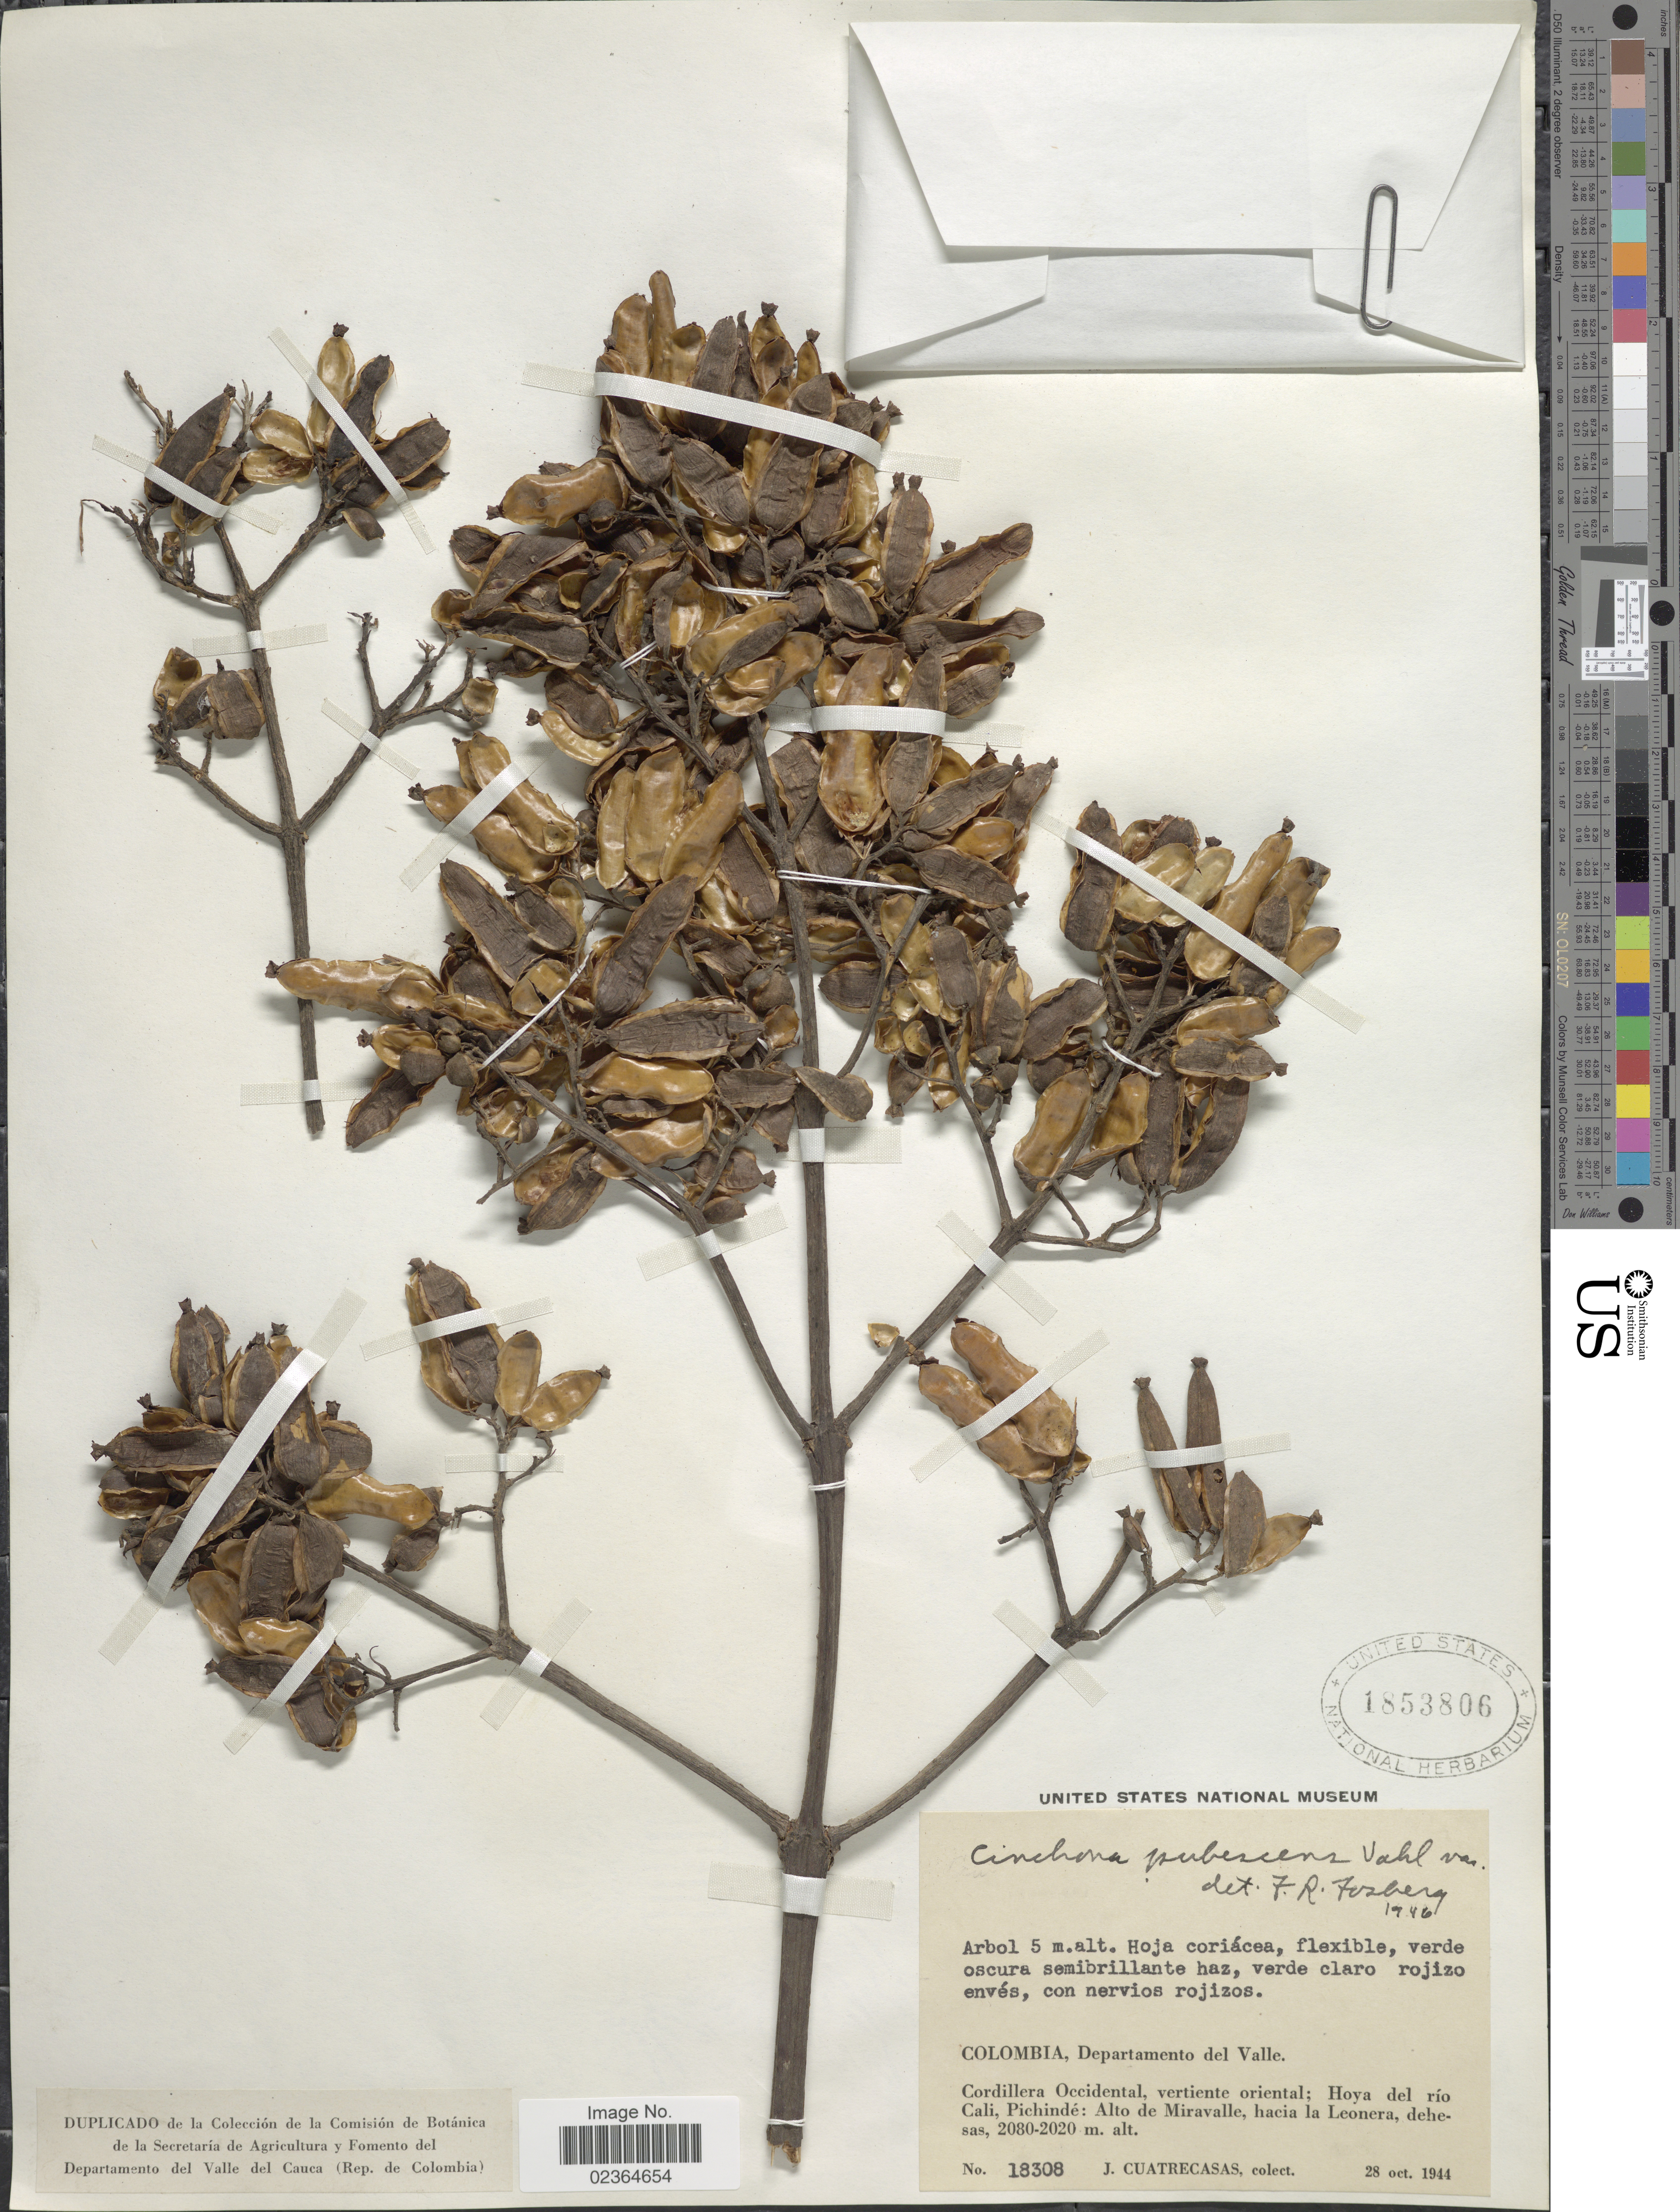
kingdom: Plantae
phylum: Tracheophyta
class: Magnoliopsida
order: Gentianales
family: Rubiaceae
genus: Cinchona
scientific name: Cinchona pubescens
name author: Vahl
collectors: J. Cuatrecasas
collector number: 18308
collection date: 1944-10-28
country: Colombia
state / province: Valle del Cauca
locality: Departamento del Valle. Cordillera Occidental, vertiente oriental; Hoya del río Cali, Pichindé: Alto de Miravalle, hacia la Leonera, dehesas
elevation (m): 2020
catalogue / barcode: US 1853806